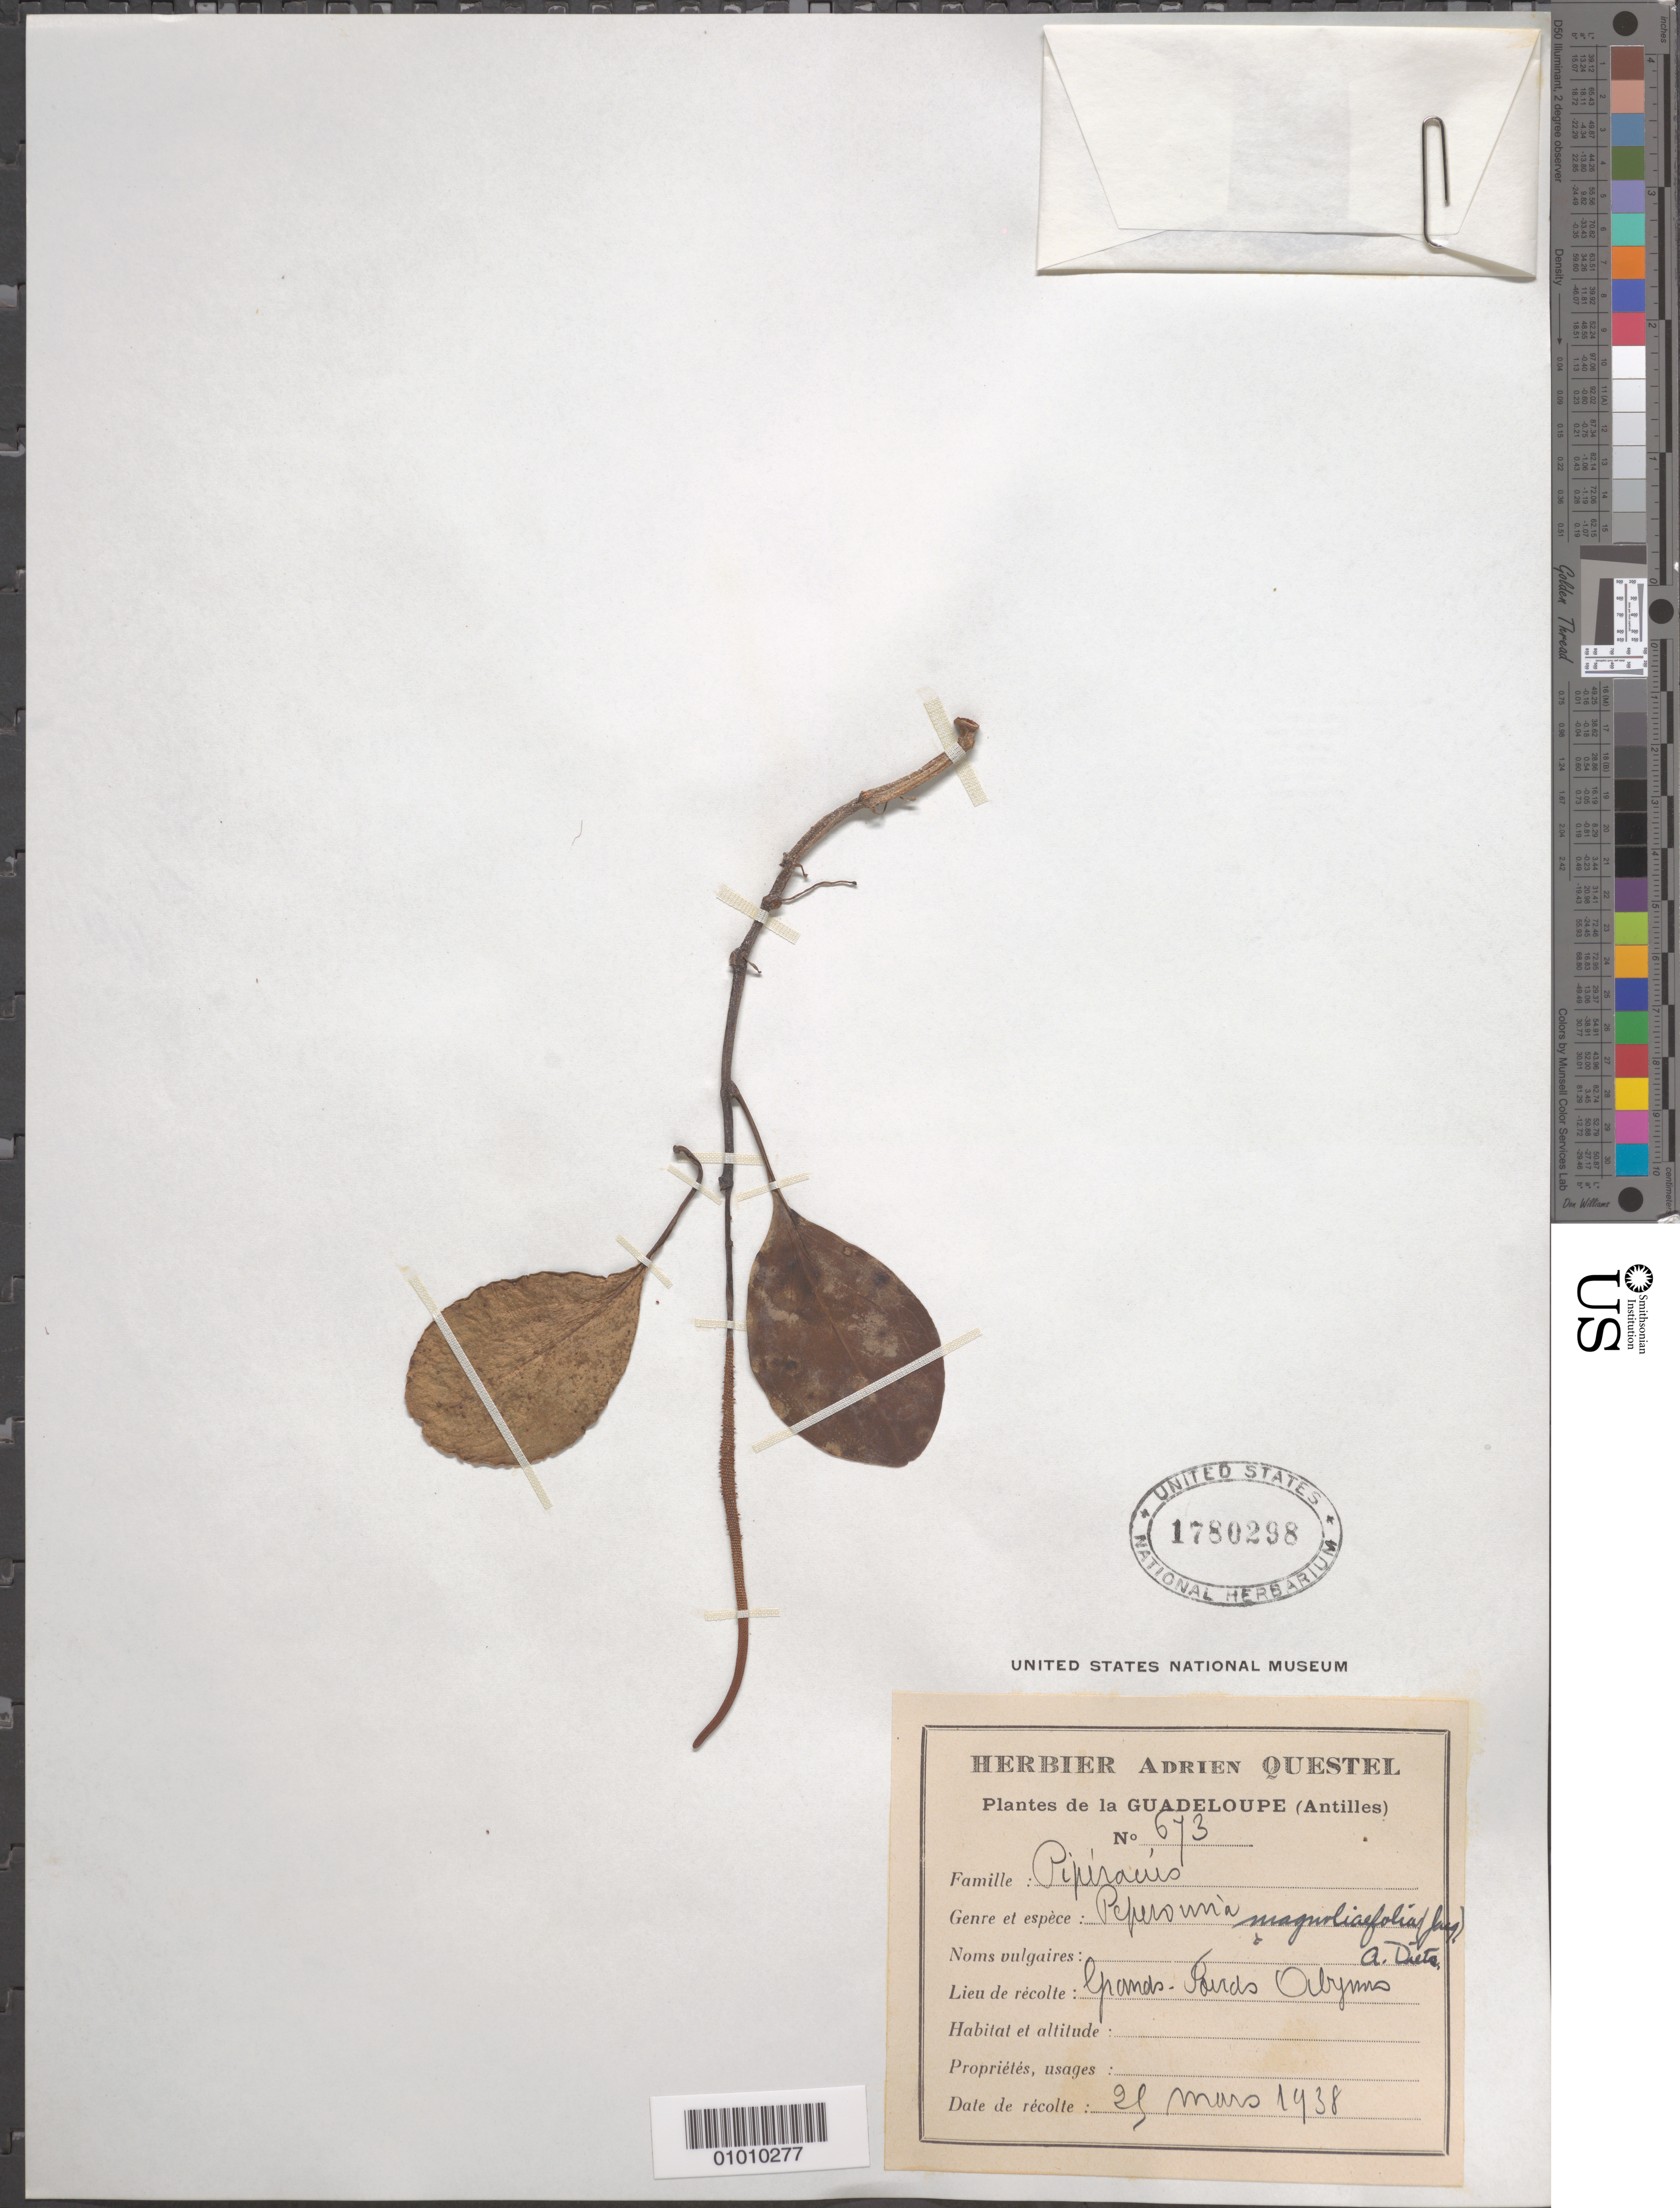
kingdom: Plantae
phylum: Tracheophyta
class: Magnoliopsida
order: Piperales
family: Piperaceae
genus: Peperomia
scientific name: Peperomia magnoliifolia var. magnoliifolia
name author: (Jacq.) A. Dietr.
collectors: A. Questel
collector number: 673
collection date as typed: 25 Mar 1938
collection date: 1938-03-25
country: Guadeloupe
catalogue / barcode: US 1780298